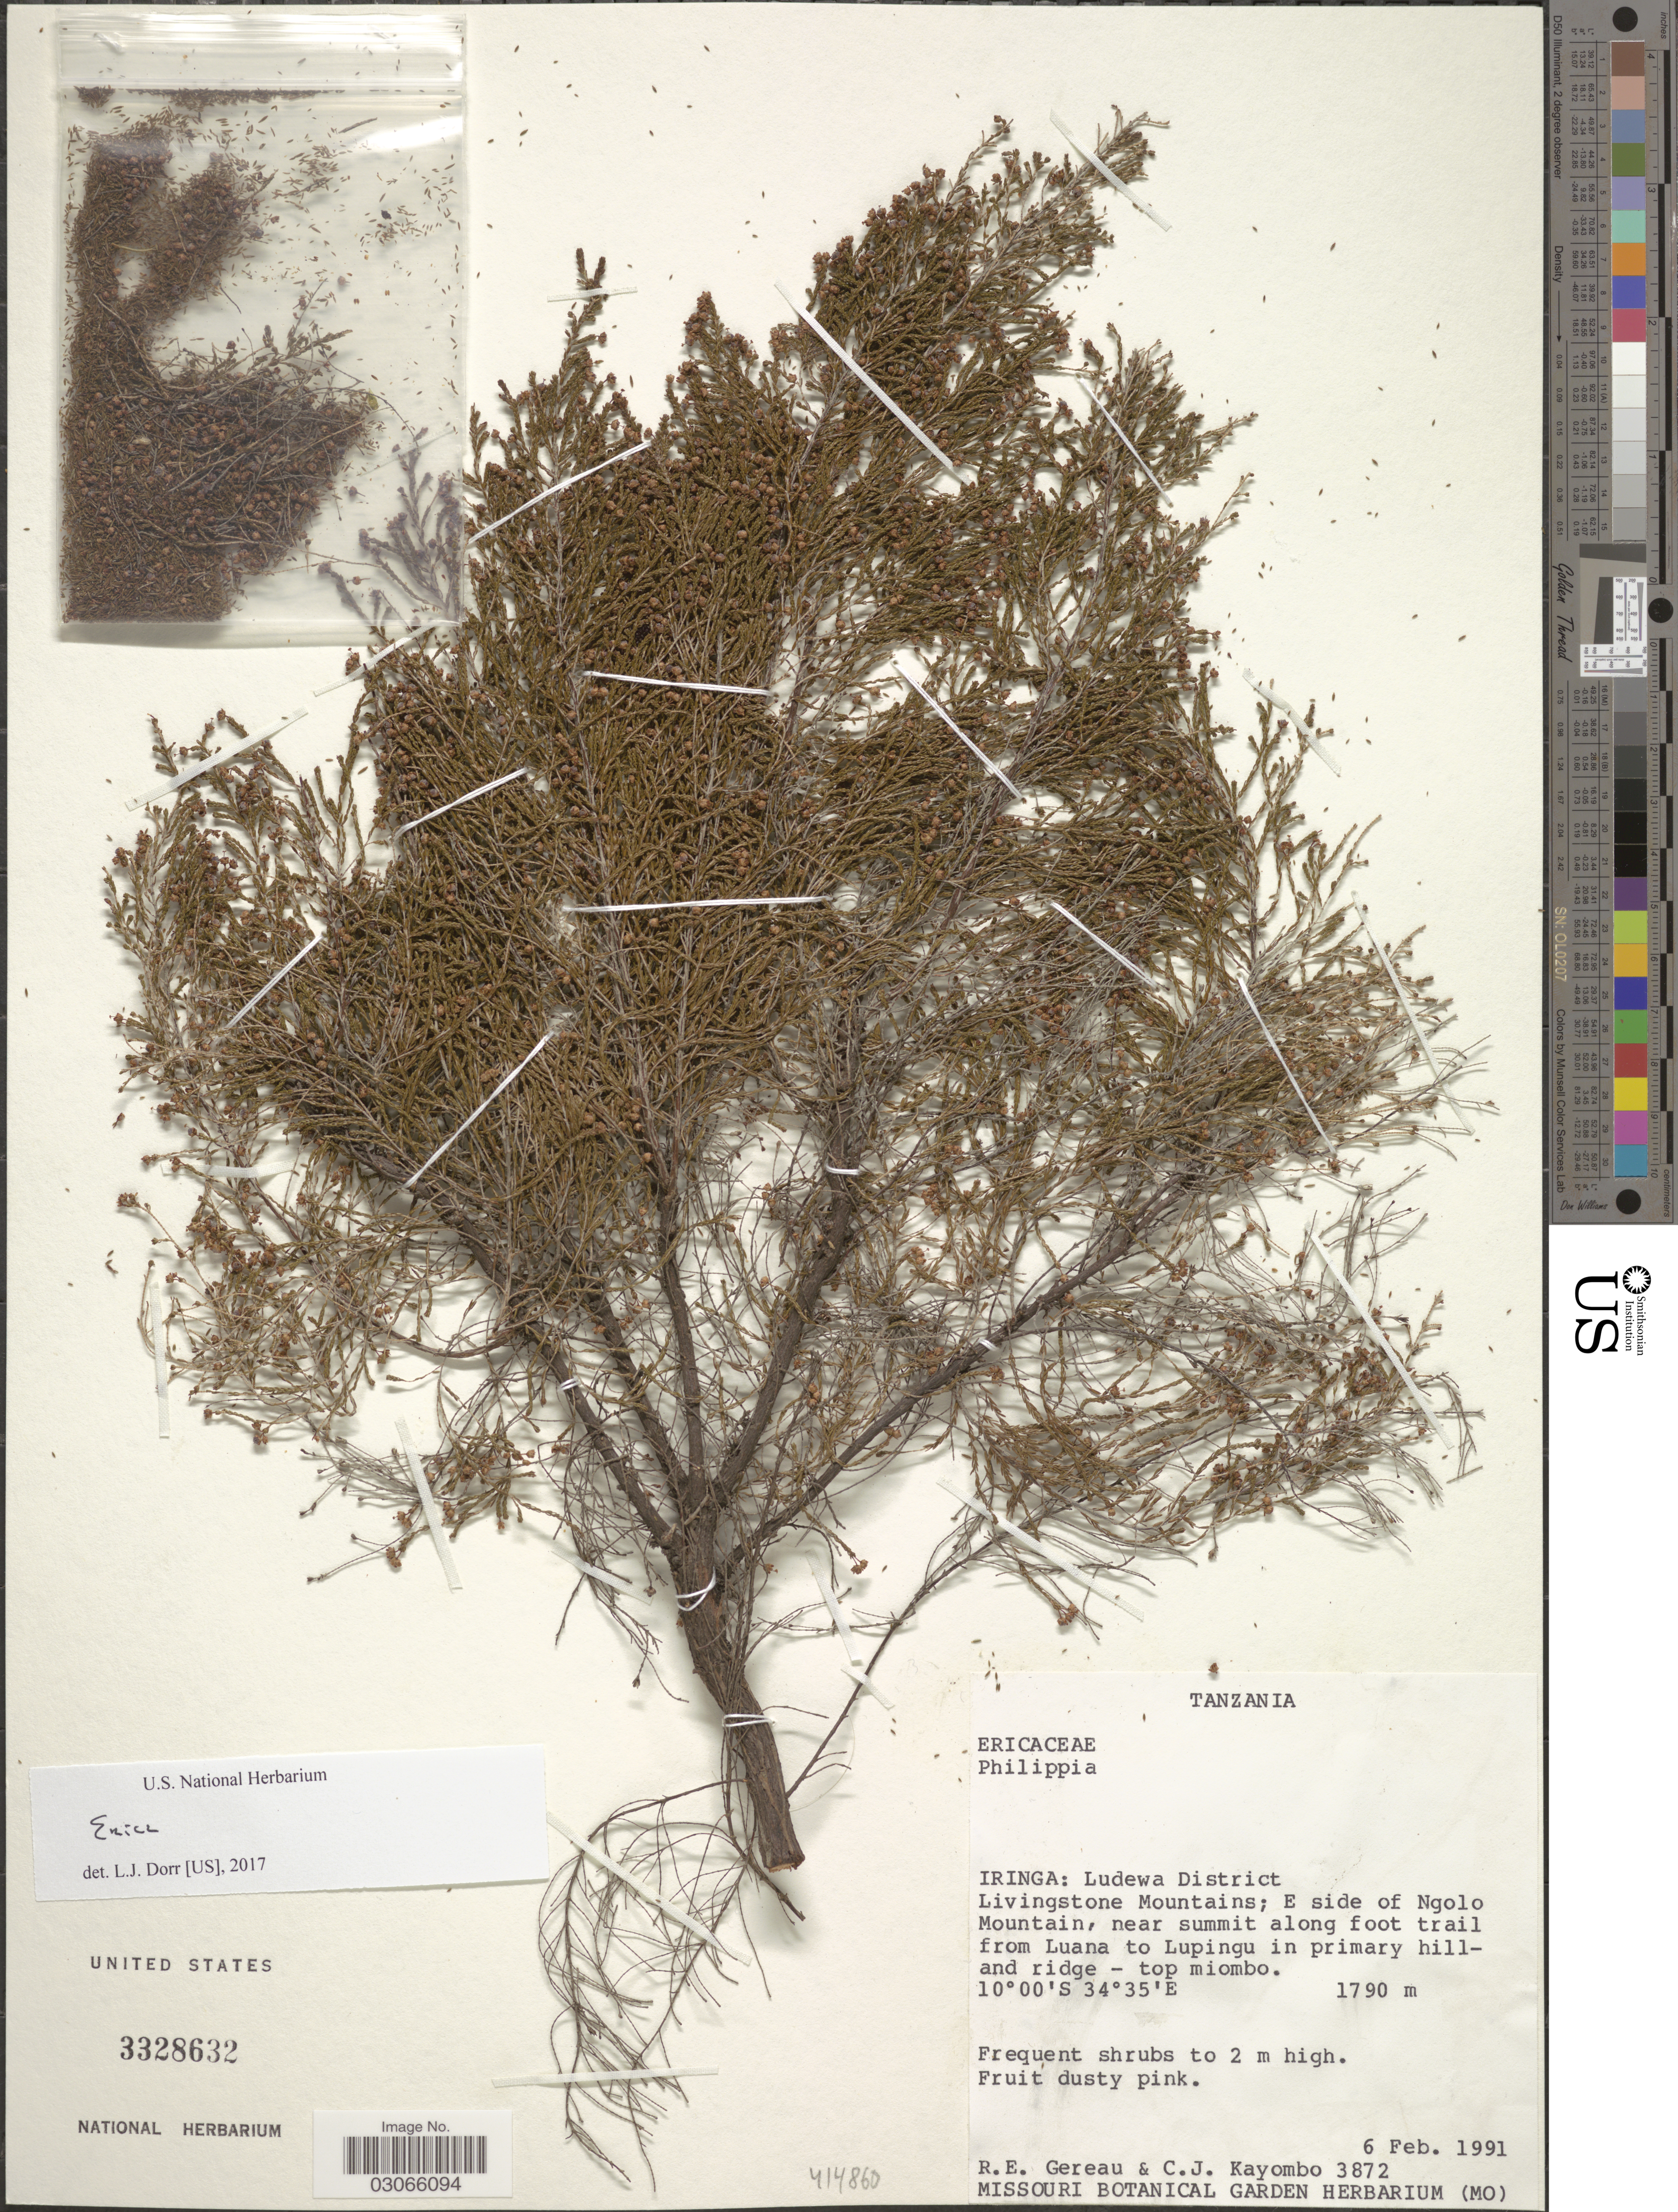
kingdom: Plantae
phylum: Tracheophyta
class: Magnoliopsida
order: Ericales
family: Ericaceae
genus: Erica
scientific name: Erica sp.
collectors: R. Gereau & C. Kayombo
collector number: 3872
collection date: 1991-02-06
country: Tanzania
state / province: Iringa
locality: Ludewa District, Livingstone Mountains; E side of Ngolo Mountain, near summit along foot trail from Luana to Lupingu in primary hill and ridge-top miombo.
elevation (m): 1790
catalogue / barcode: US 3328632